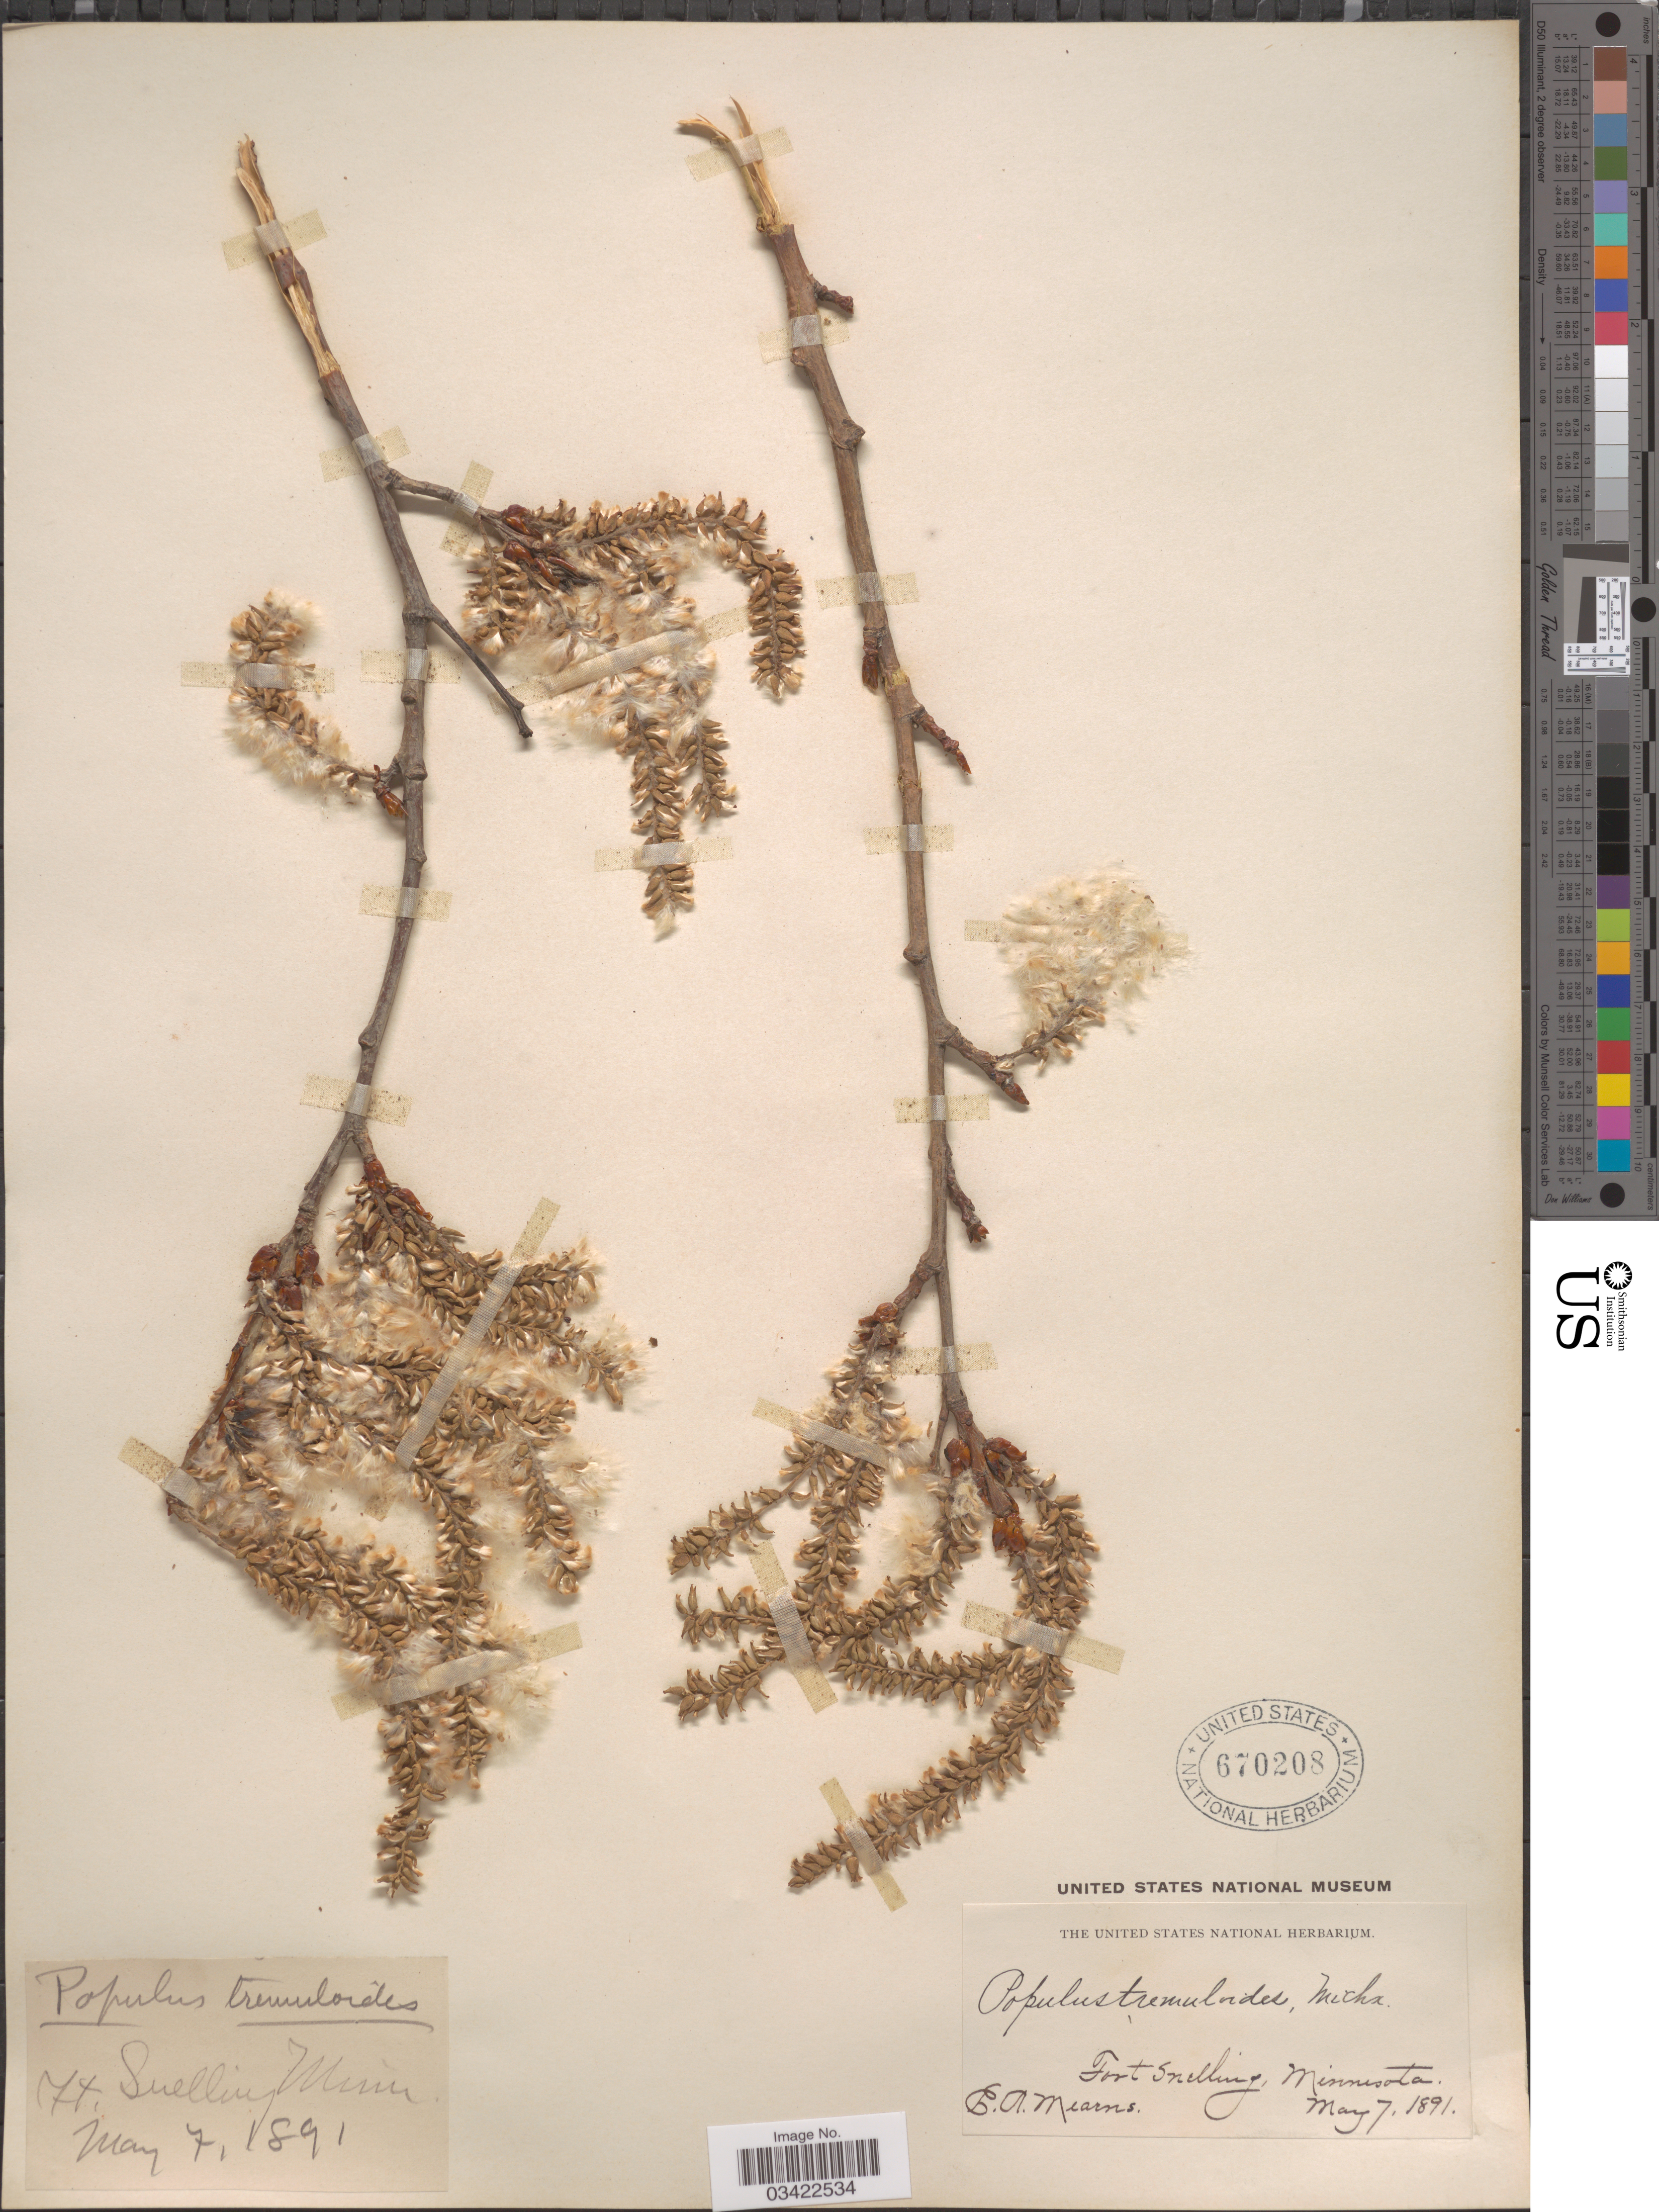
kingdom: Plantae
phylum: Tracheophyta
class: Magnoliopsida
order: Malpighiales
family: Salicaceae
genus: Populus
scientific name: Populus tremuloides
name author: Michx.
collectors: E. A. Mearns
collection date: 1891-05-07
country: United States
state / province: Minnesota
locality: Fort Snelling.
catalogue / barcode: US 670208